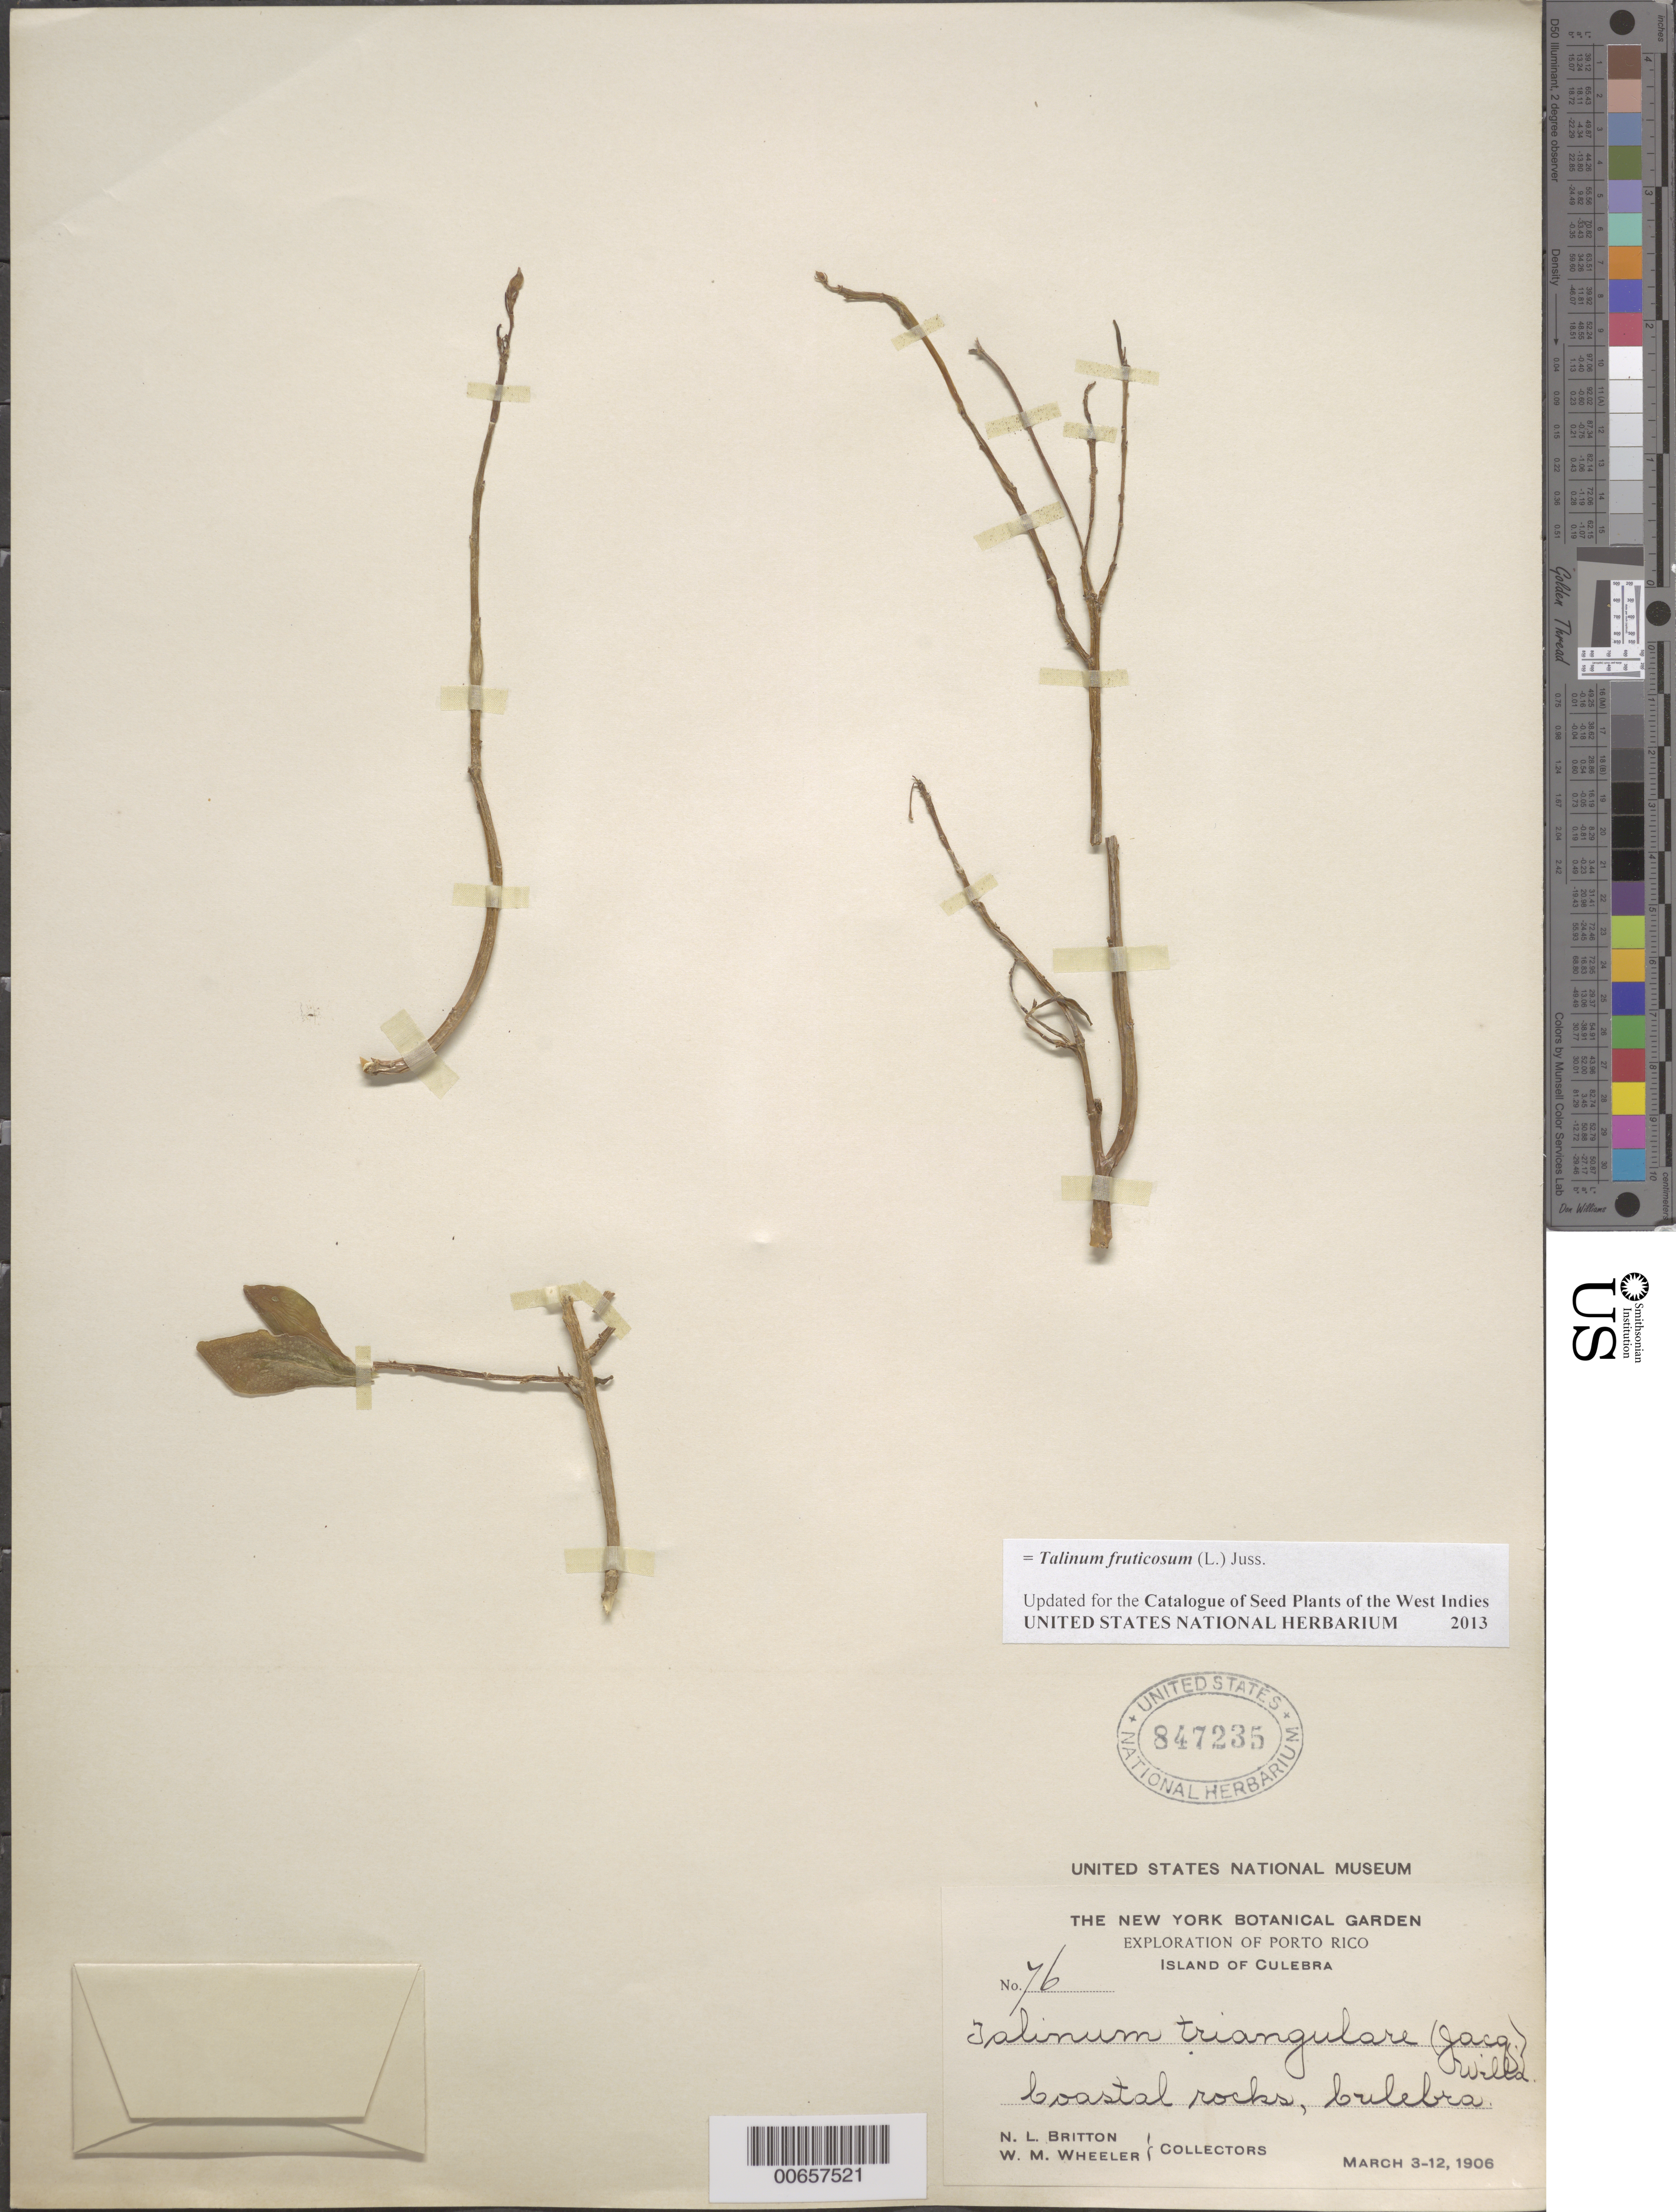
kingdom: Plantae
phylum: Tracheophyta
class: Magnoliopsida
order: Caryophyllales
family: Talinaceae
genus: Talinum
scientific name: Talinum fruticosum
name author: (L.) Juss.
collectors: N. Britton & W. Wheeler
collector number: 76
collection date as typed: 03 Mar 1906 to 12 Mar 1906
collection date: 1906-03-03/1906-03-12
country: Puerto Rico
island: Culebra Island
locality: Culebra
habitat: Coastal rocks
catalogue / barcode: US 847235